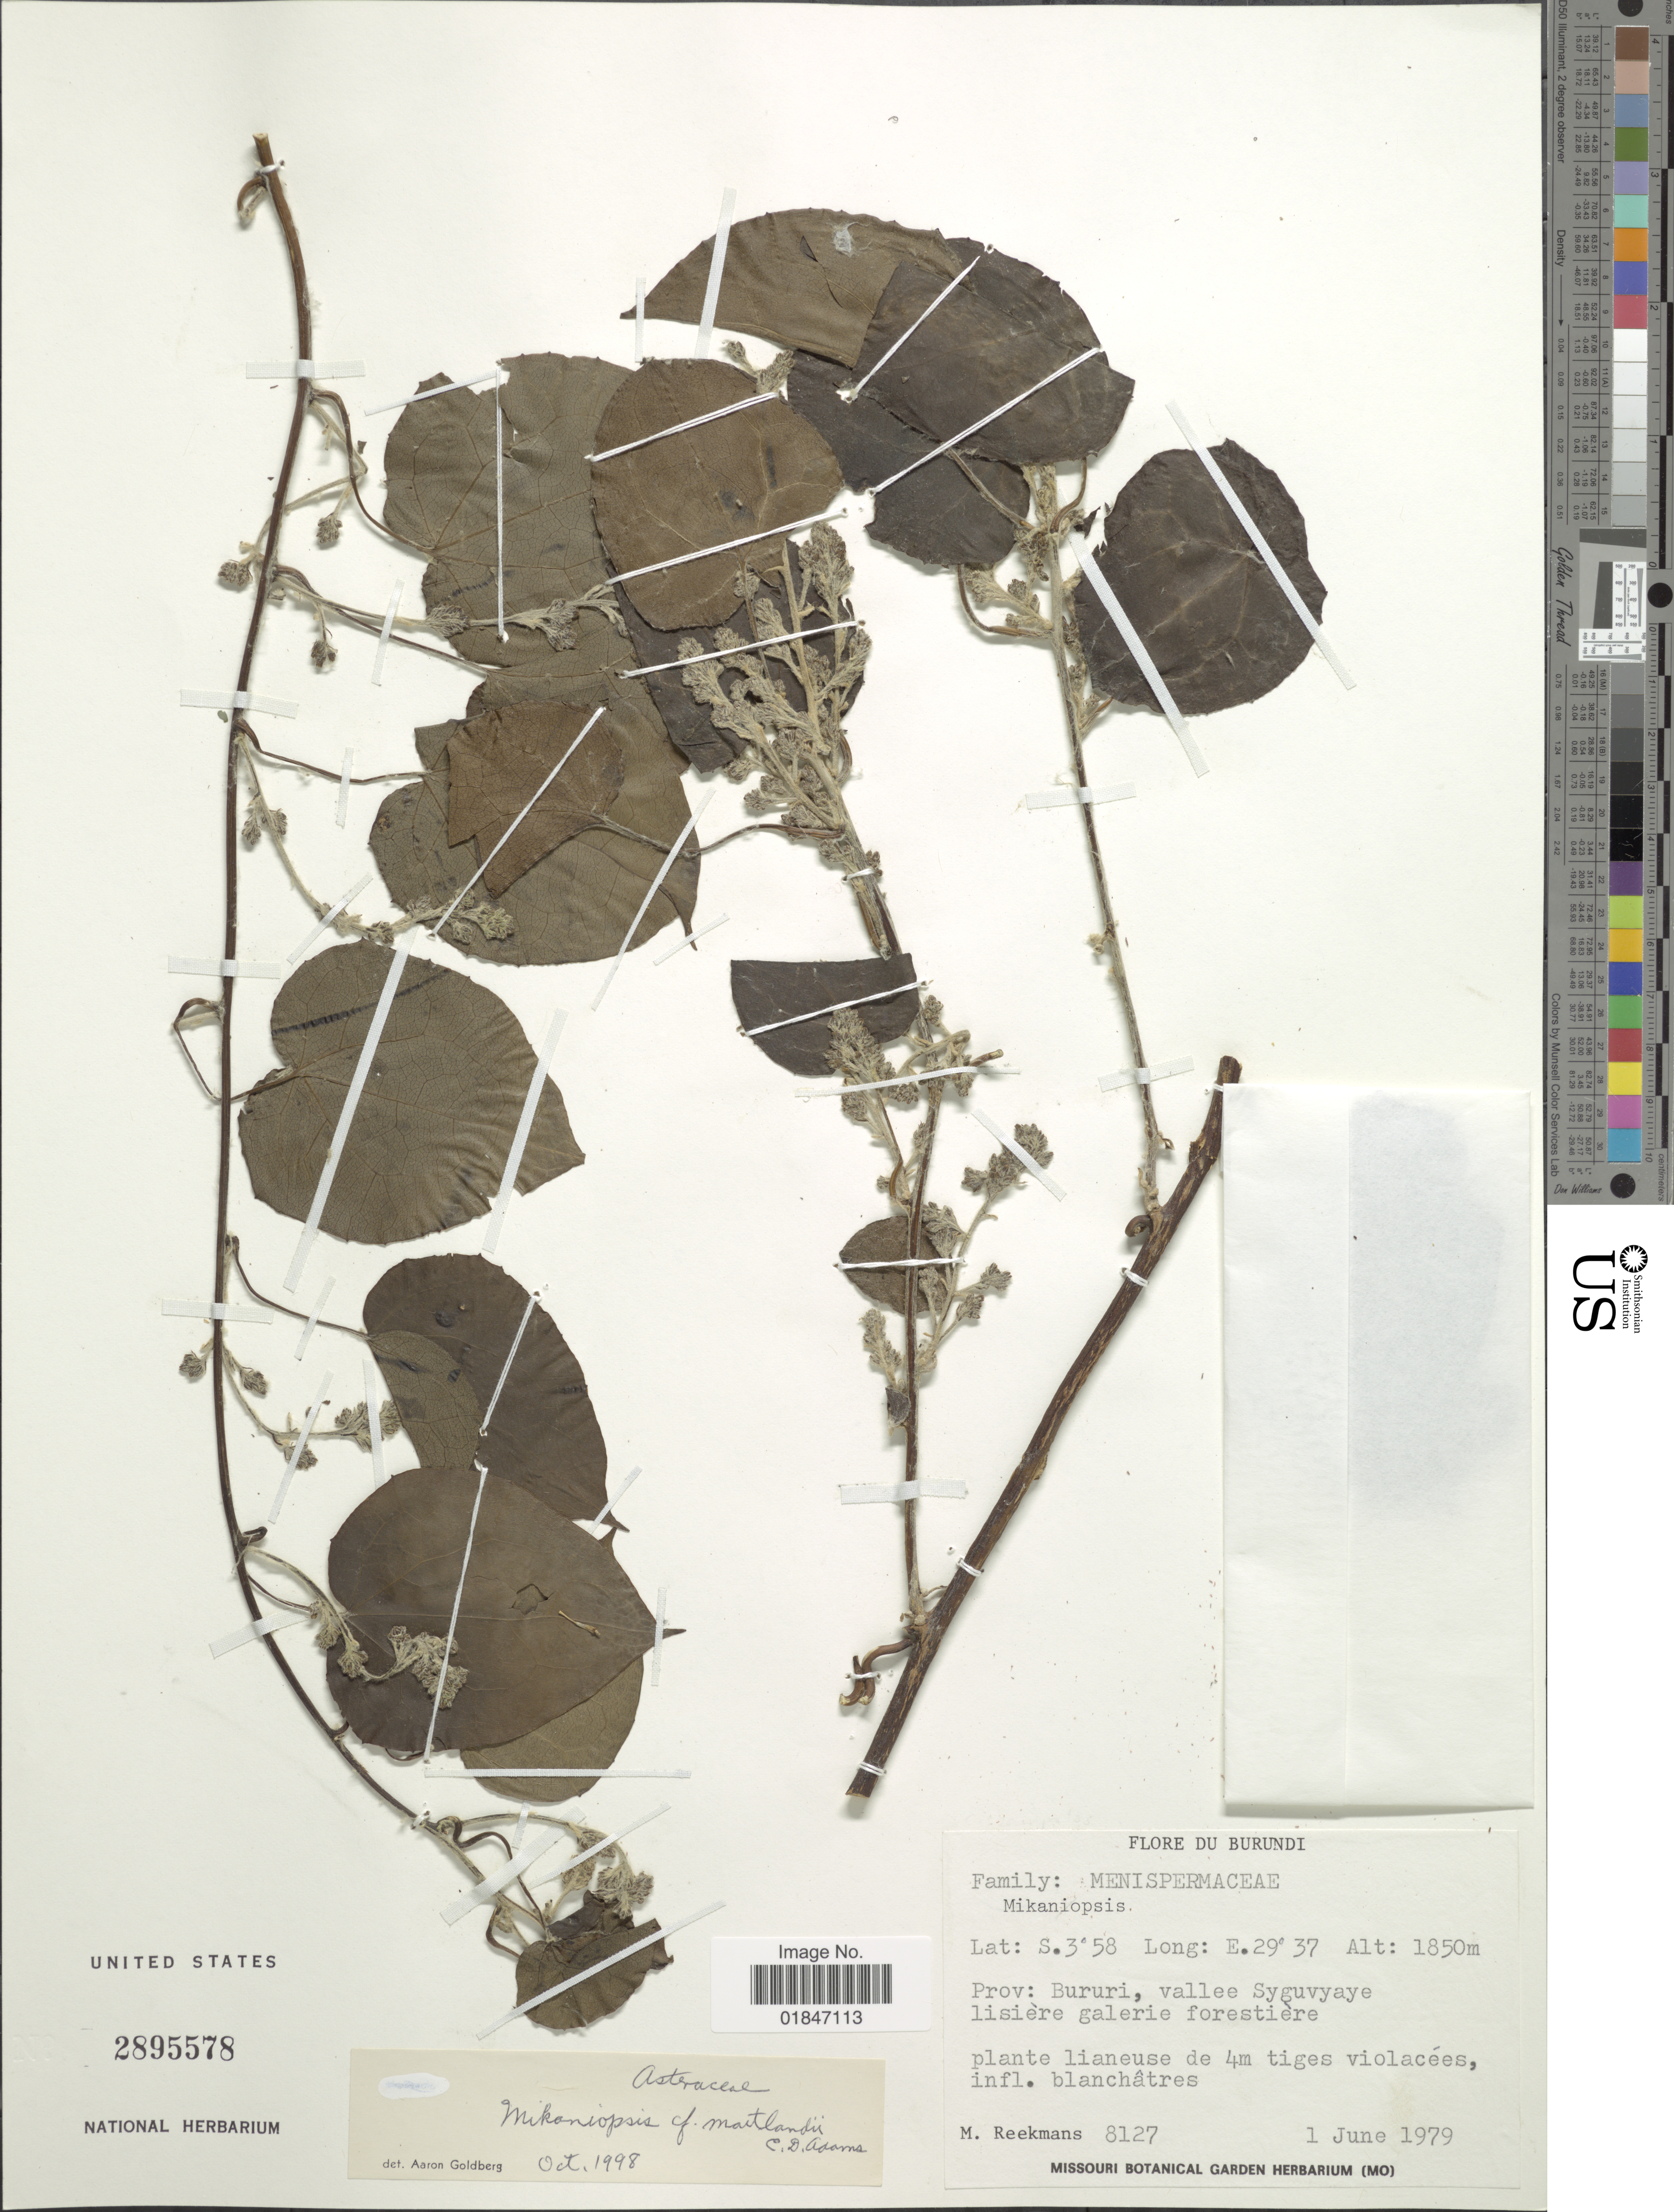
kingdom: Plantae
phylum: Tracheophyta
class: Magnoliopsida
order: Asterales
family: Asteraceae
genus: Mikaniopsis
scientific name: Mikaniopsis maitlandii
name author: C.D. Adams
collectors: M. Reekmans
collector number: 8127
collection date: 1979-06-01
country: Burundi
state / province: Bururi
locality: Prov.: Bururi, vallee Syguvyaye, lisiere galerie forestiere,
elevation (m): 1850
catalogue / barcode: US 2895578